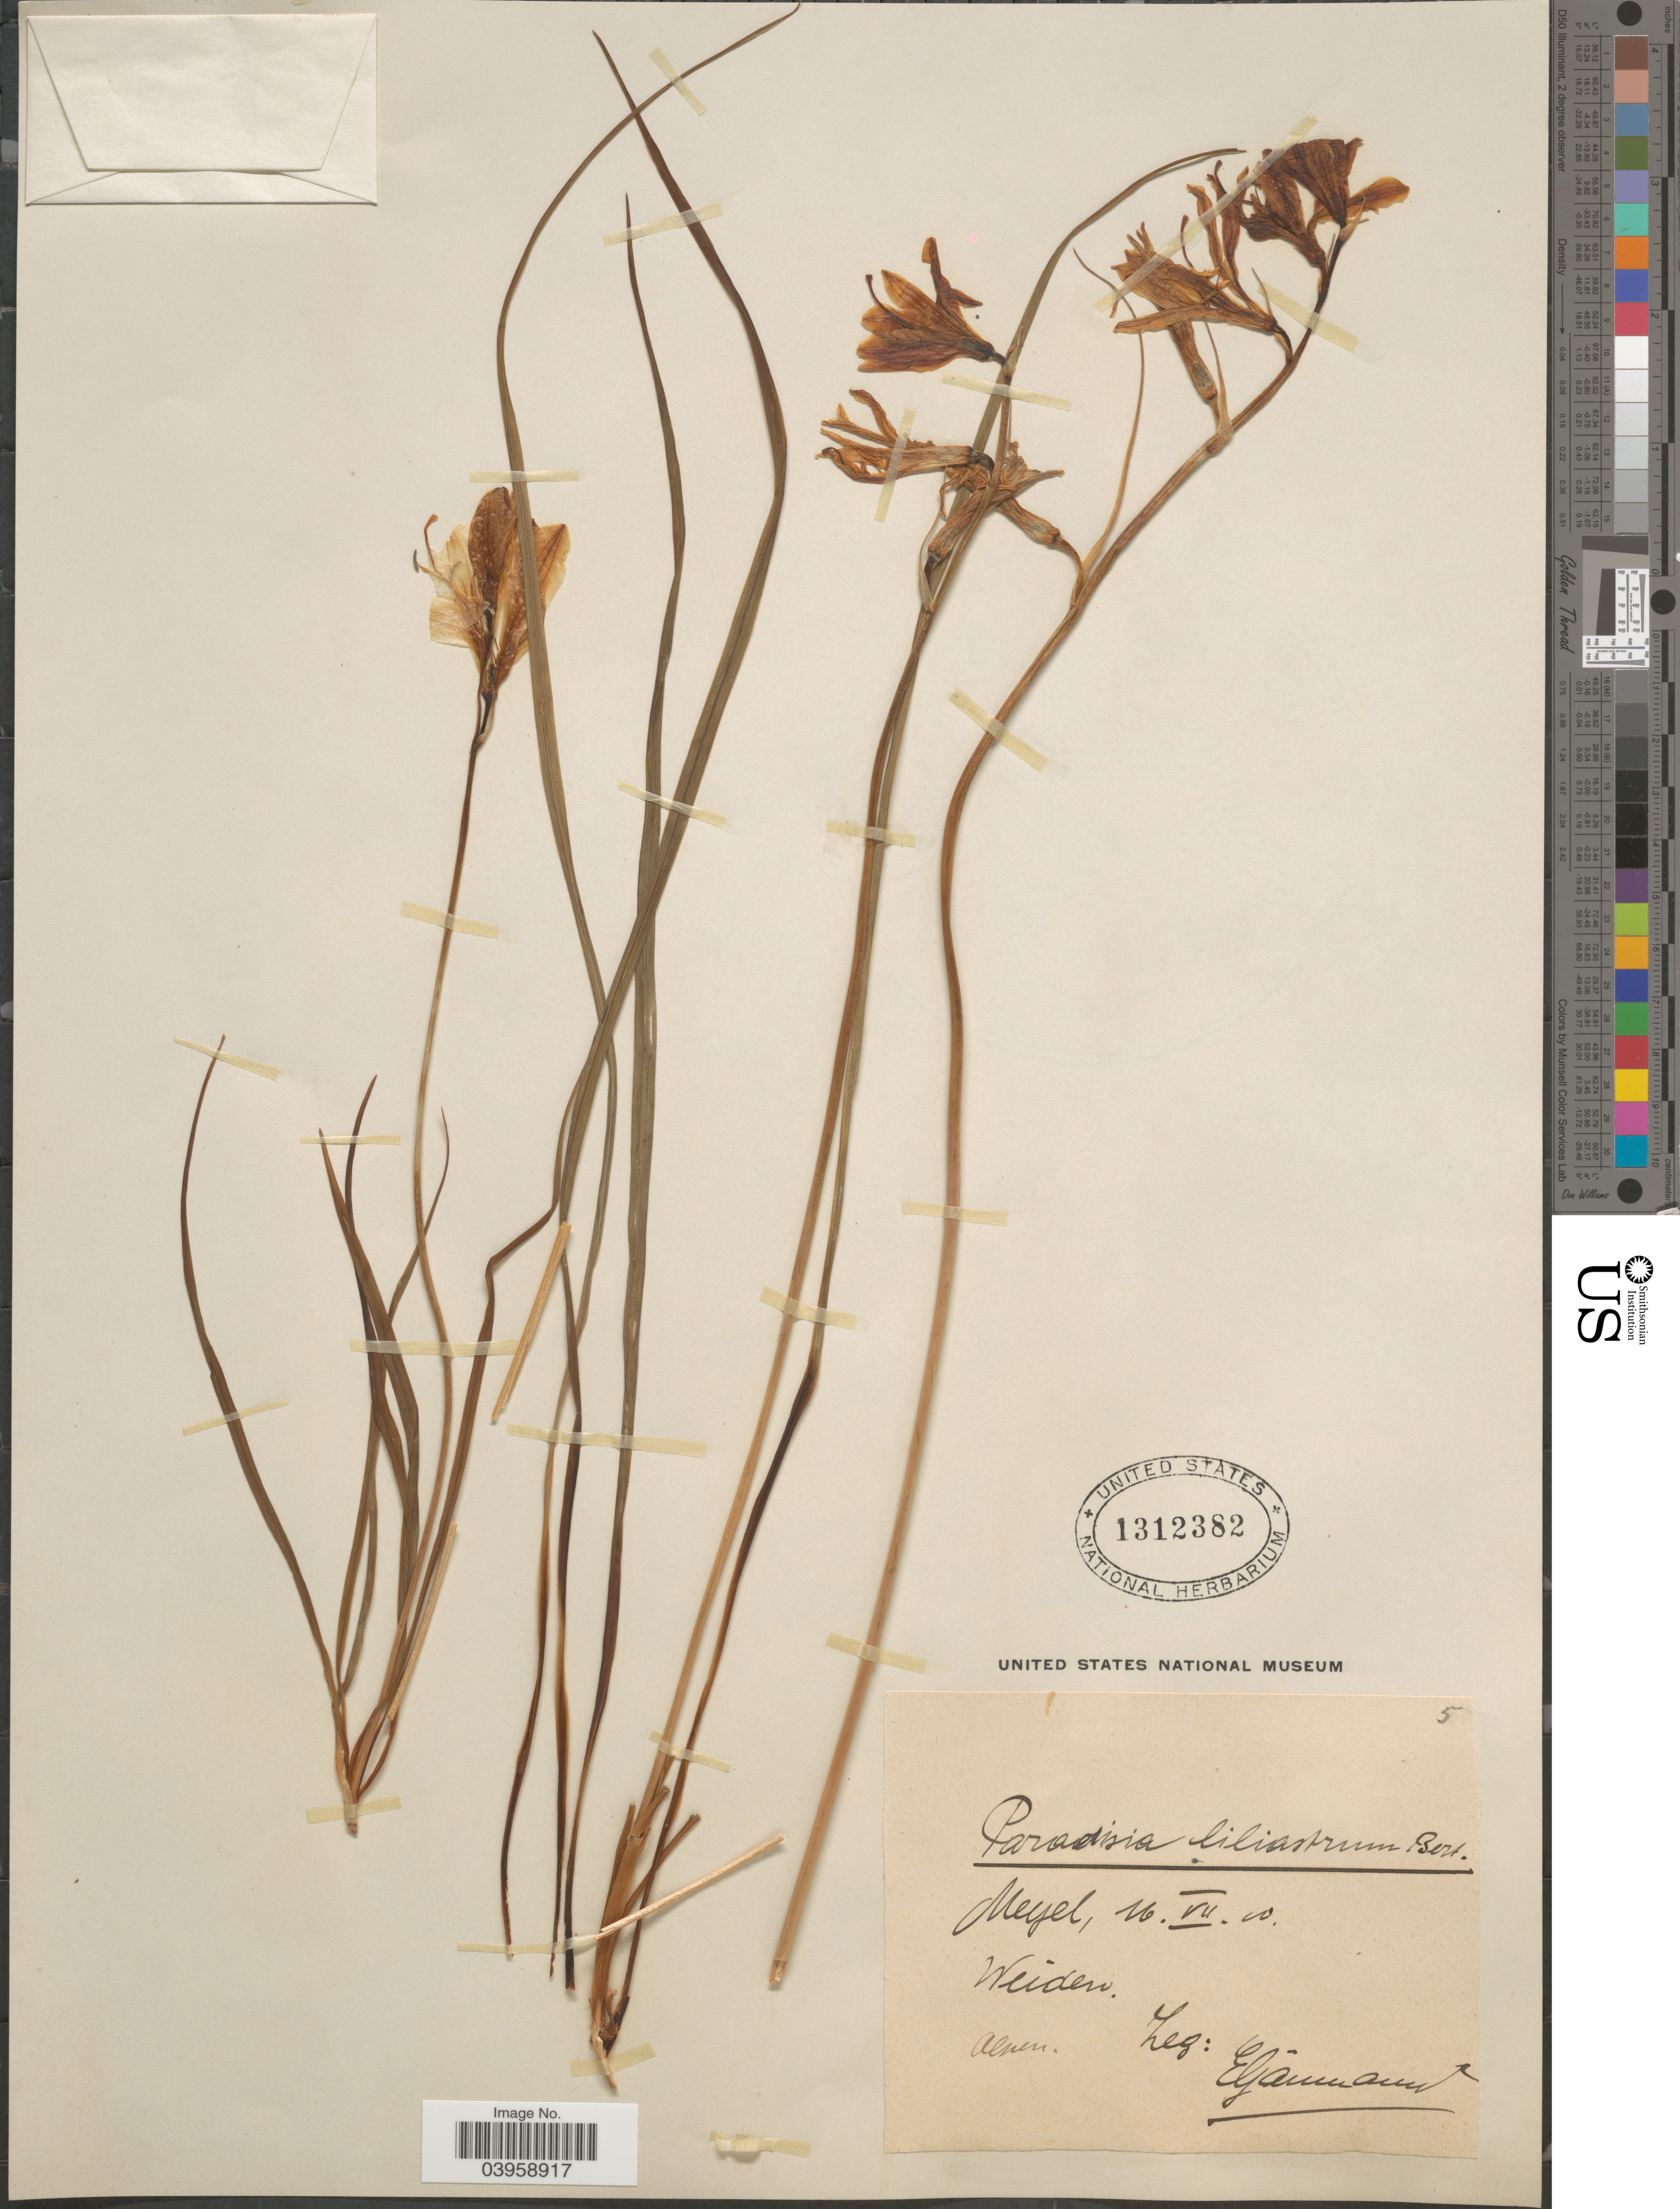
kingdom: Plantae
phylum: Tracheophyta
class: Liliopsida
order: Asparagales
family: Asparagaceae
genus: Paradisea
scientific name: Paradisea liliastrum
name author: Bertol.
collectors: E. Gaumand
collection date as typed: Transcribed d/m/y: 16/7/10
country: Germany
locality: Meyel, Weiden.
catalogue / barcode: US 1312382